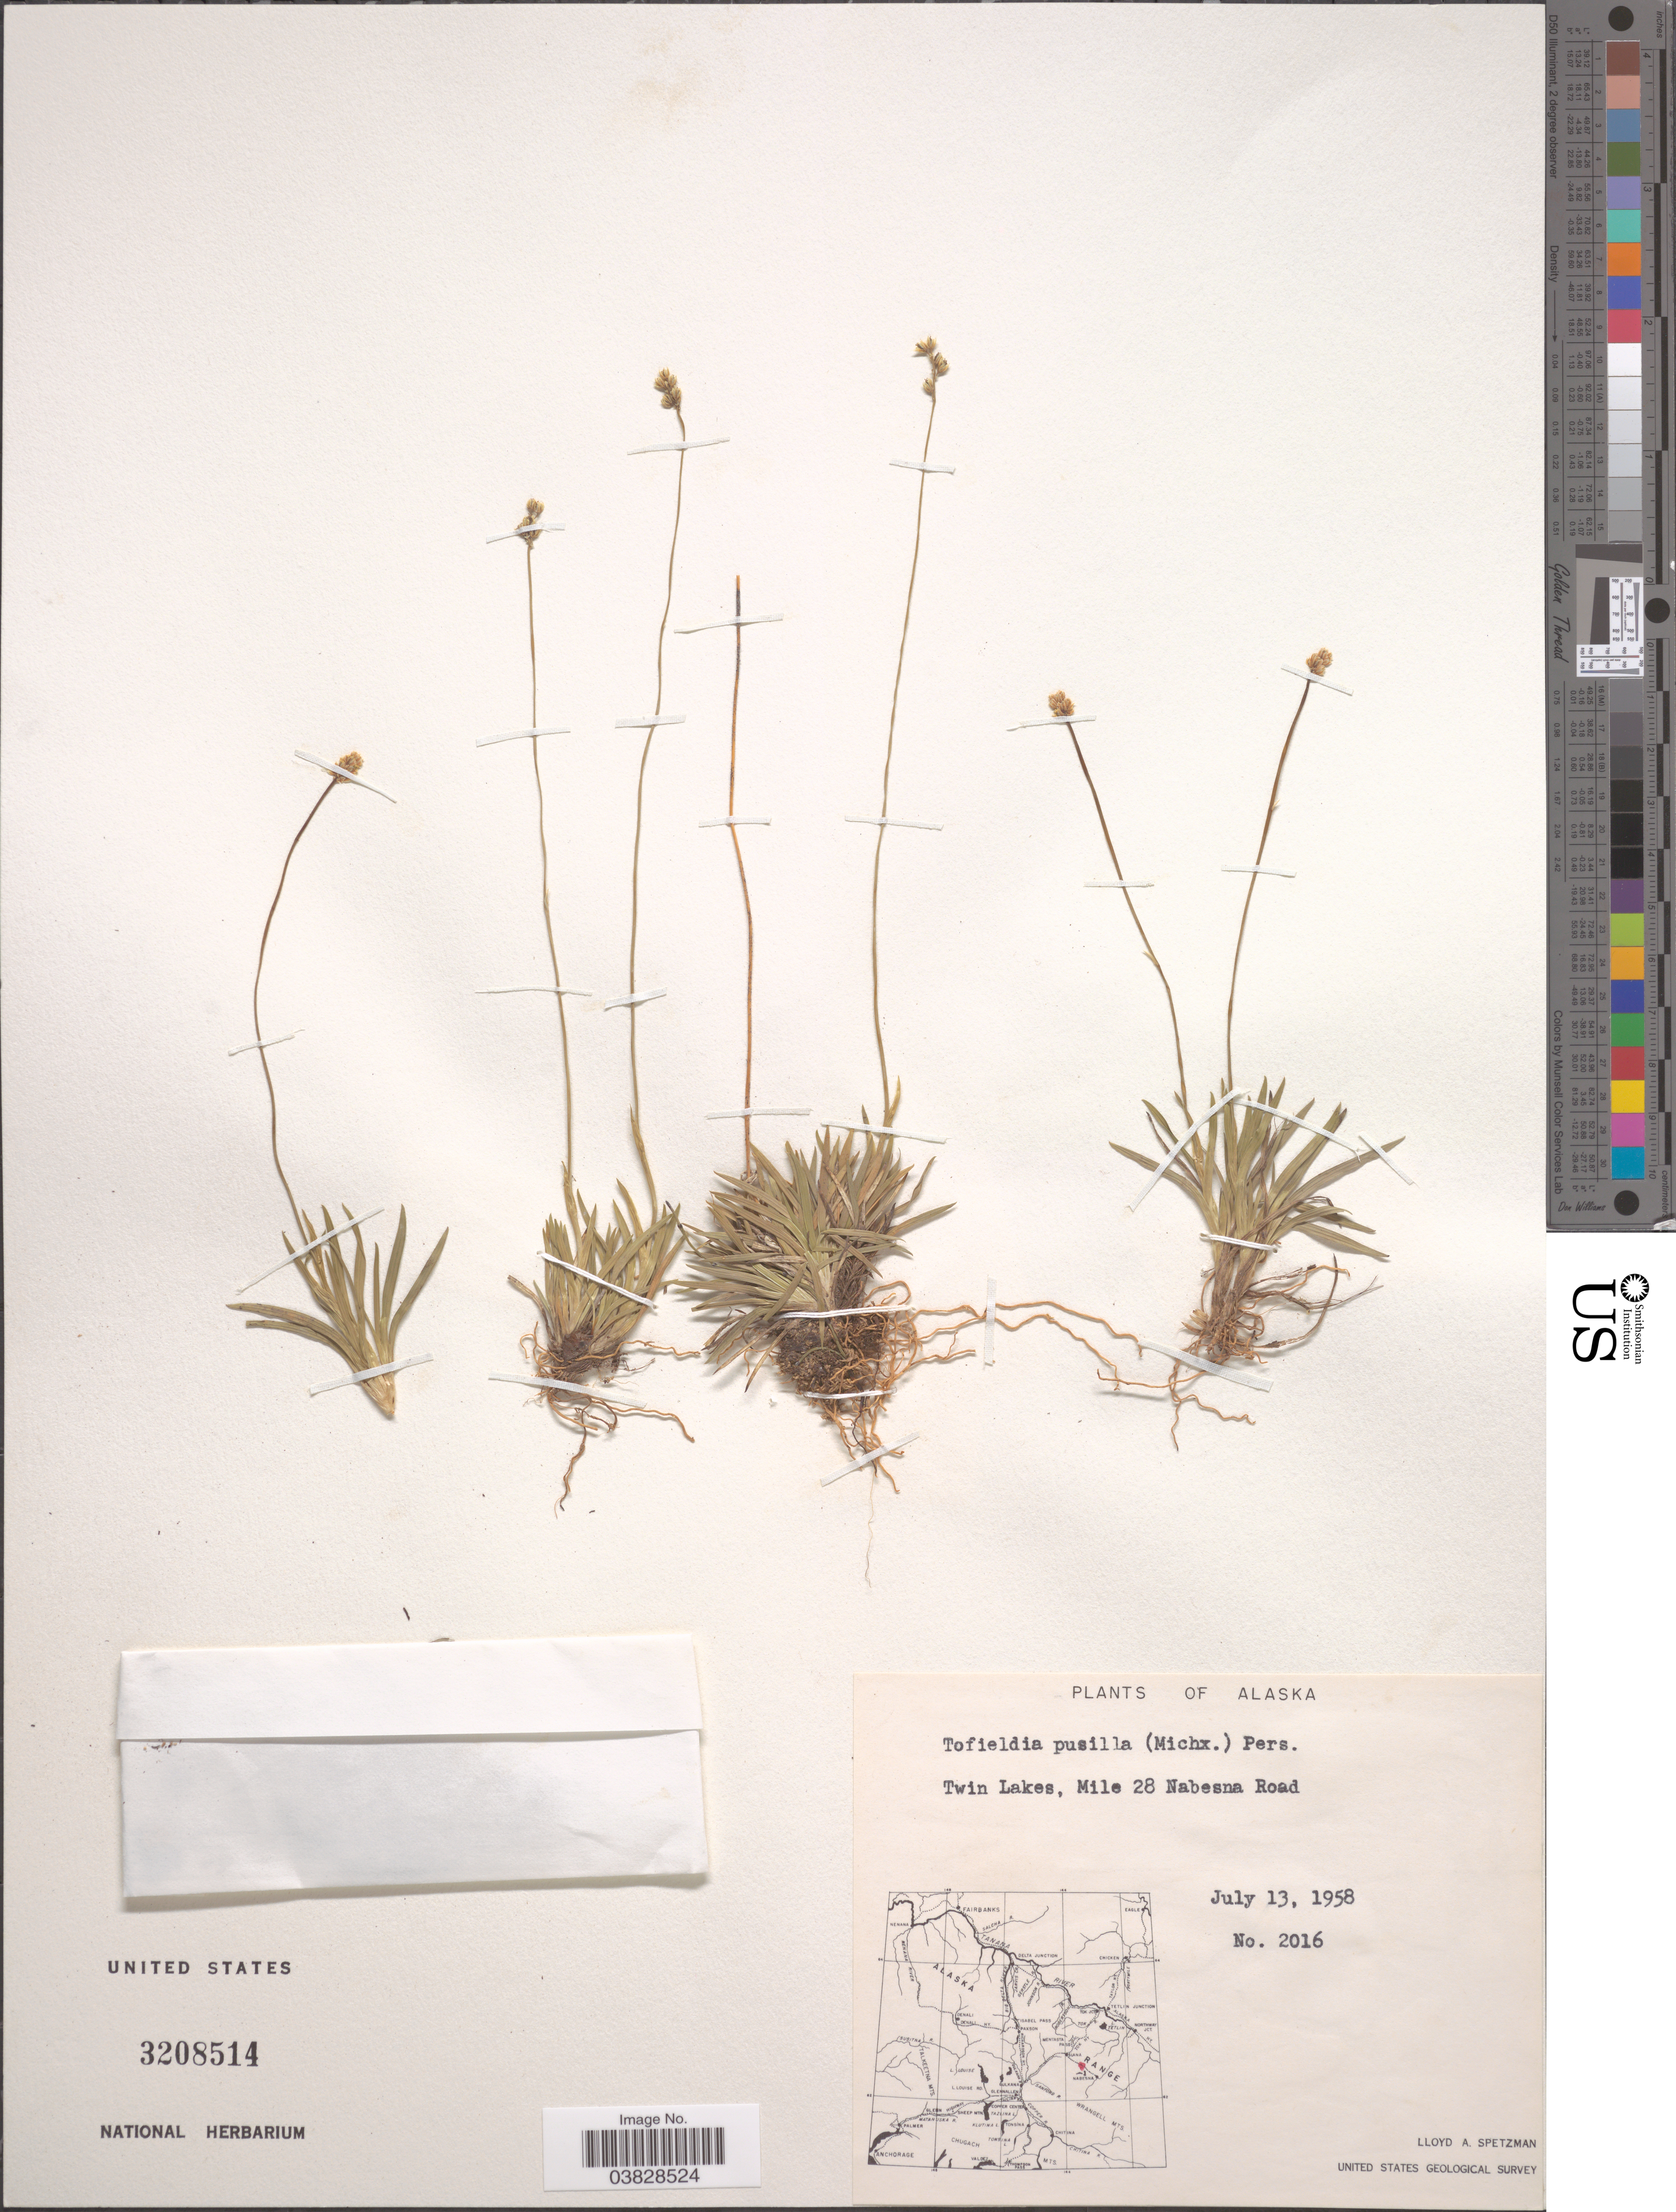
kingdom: Plantae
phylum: Tracheophyta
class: Liliopsida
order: Alismatales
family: Tofieldiaceae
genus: Tofieldia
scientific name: Tofieldia pusilla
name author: (Michx.) Pers.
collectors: L. Spetzman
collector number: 2016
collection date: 1958-07-13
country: United States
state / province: Alaska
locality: Twin Lakes, Mile 28 Nabesna Road.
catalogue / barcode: US 3208514